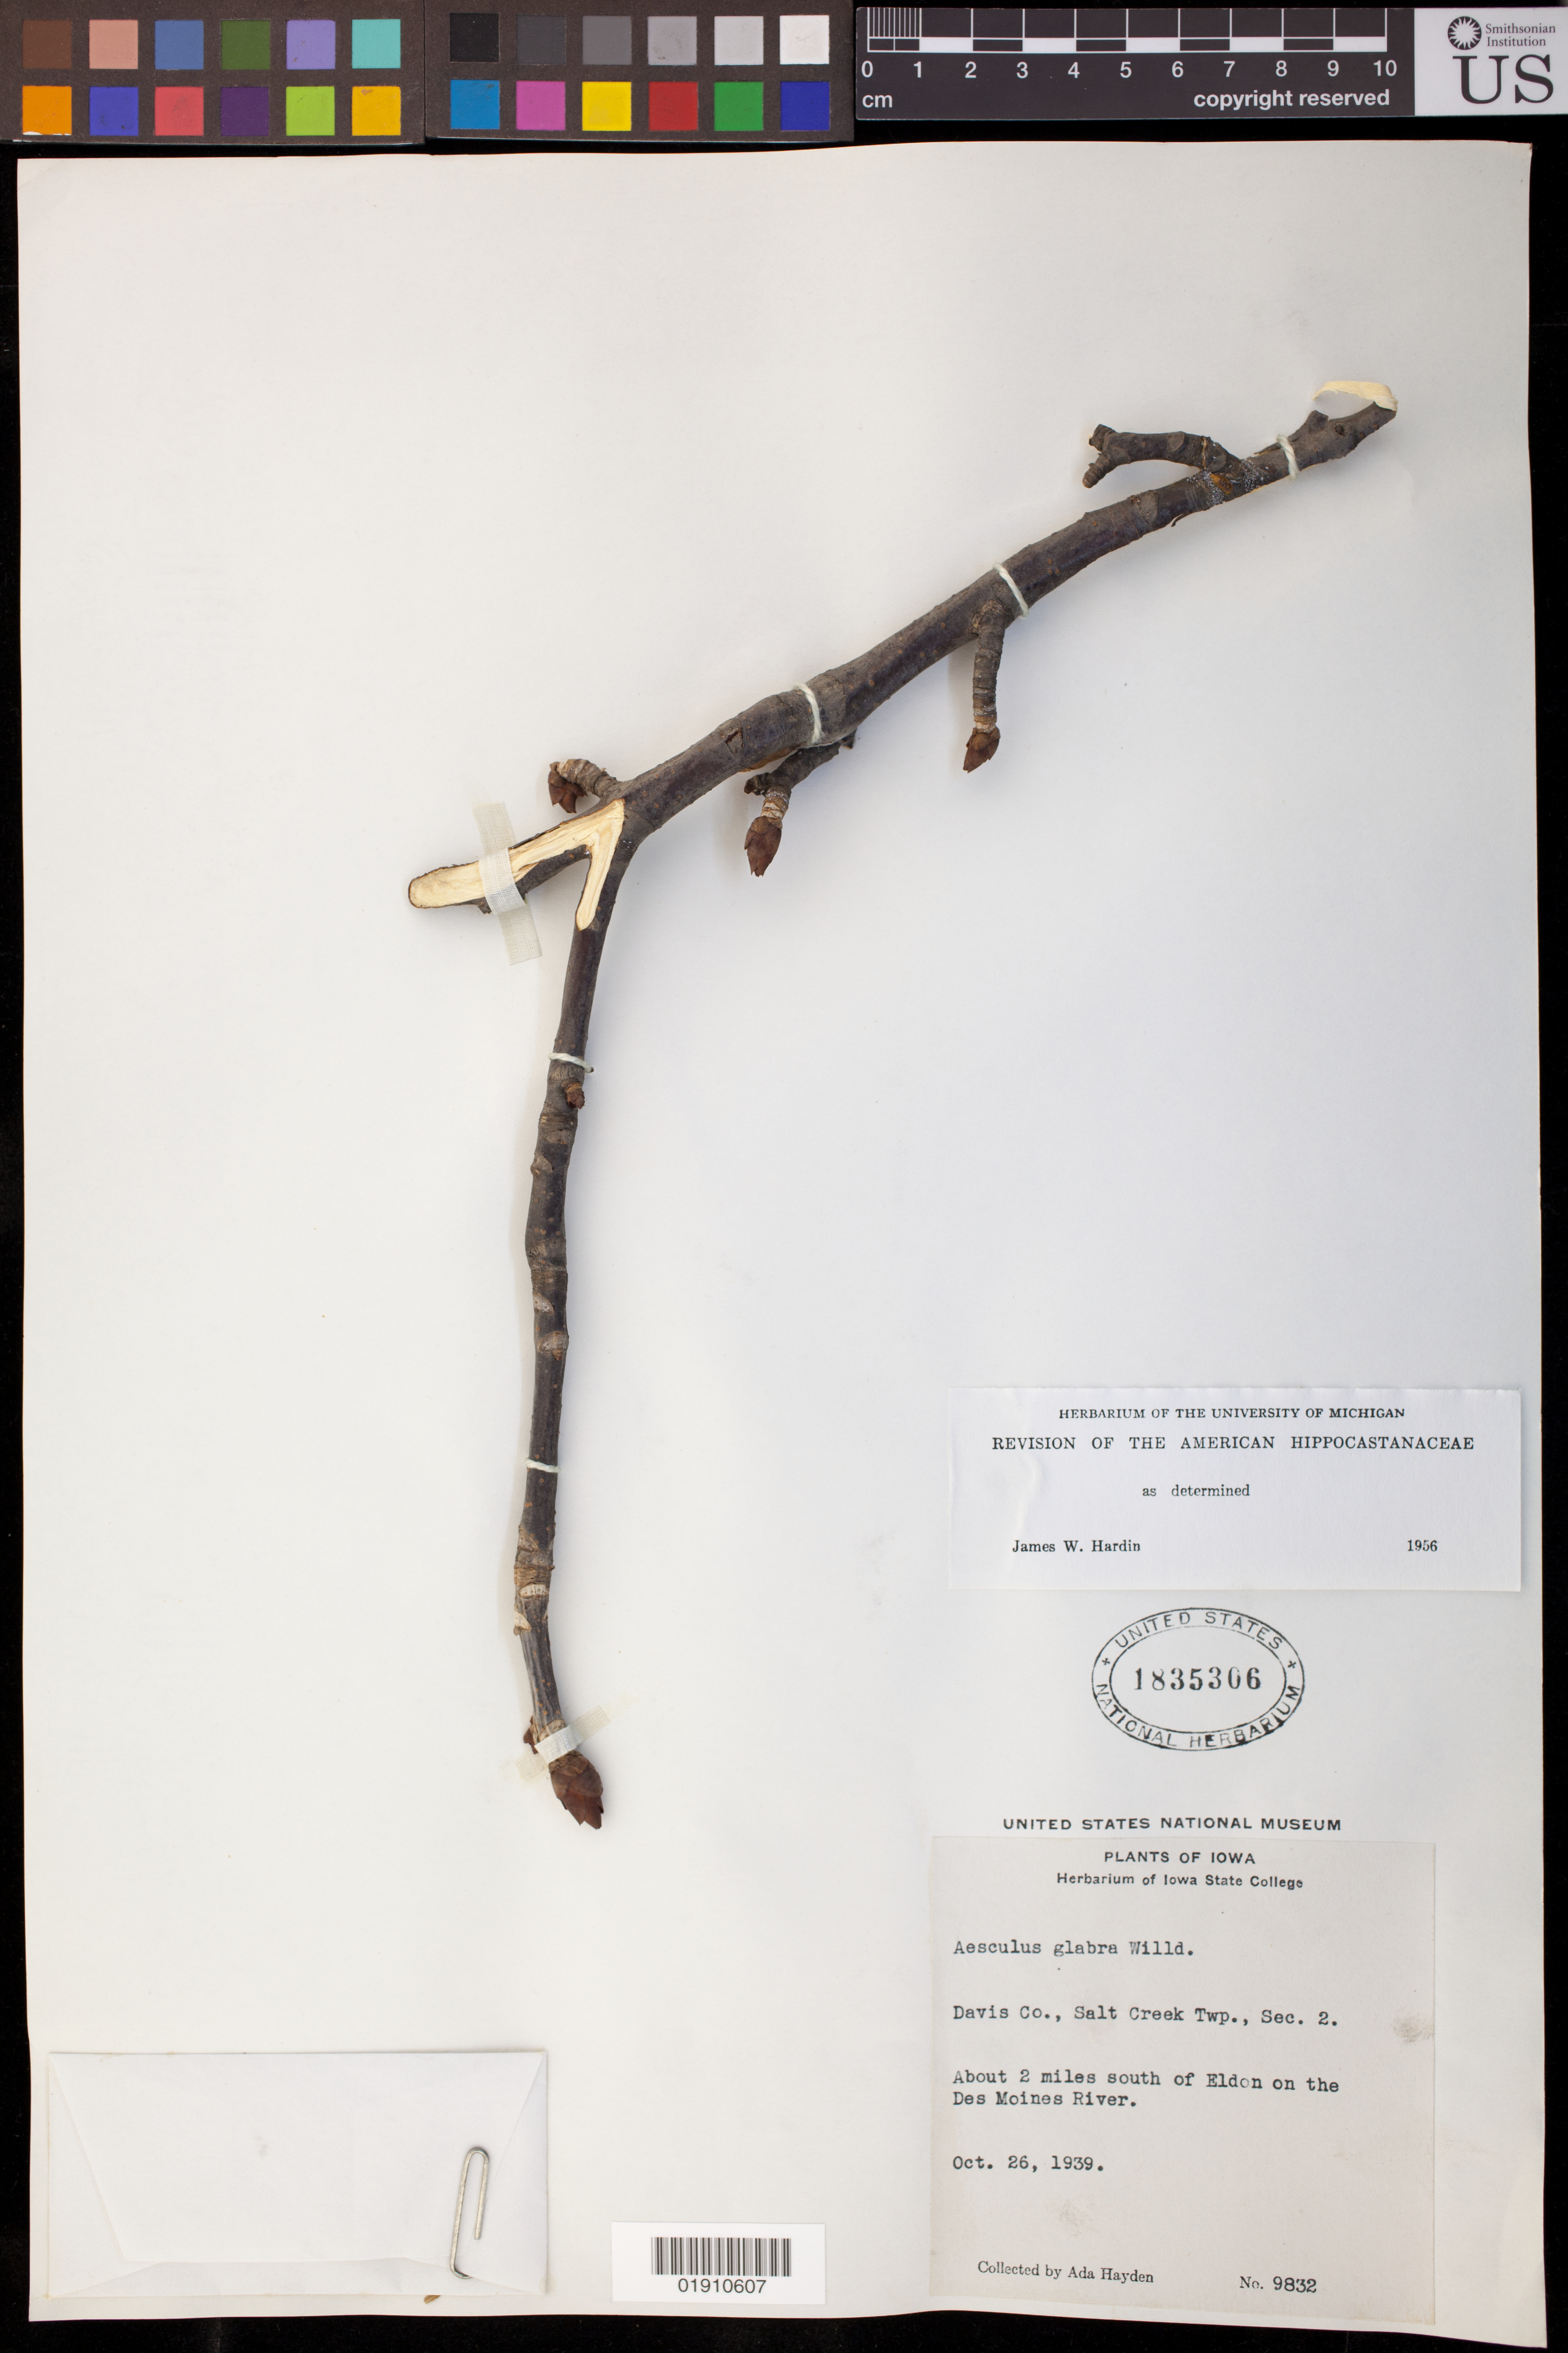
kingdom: Plantae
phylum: Tracheophyta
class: Magnoliopsida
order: Sapindales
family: Sapindaceae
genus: Aesculus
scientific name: Aesculus glabra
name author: Willd.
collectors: Ada Hayden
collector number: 9832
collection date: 1939-10-26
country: United States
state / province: Iowa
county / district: Davis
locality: Salt Creek Twp., Sec. 2; About 2 miles south of Eldon on the Des Moines River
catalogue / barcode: US 1835306